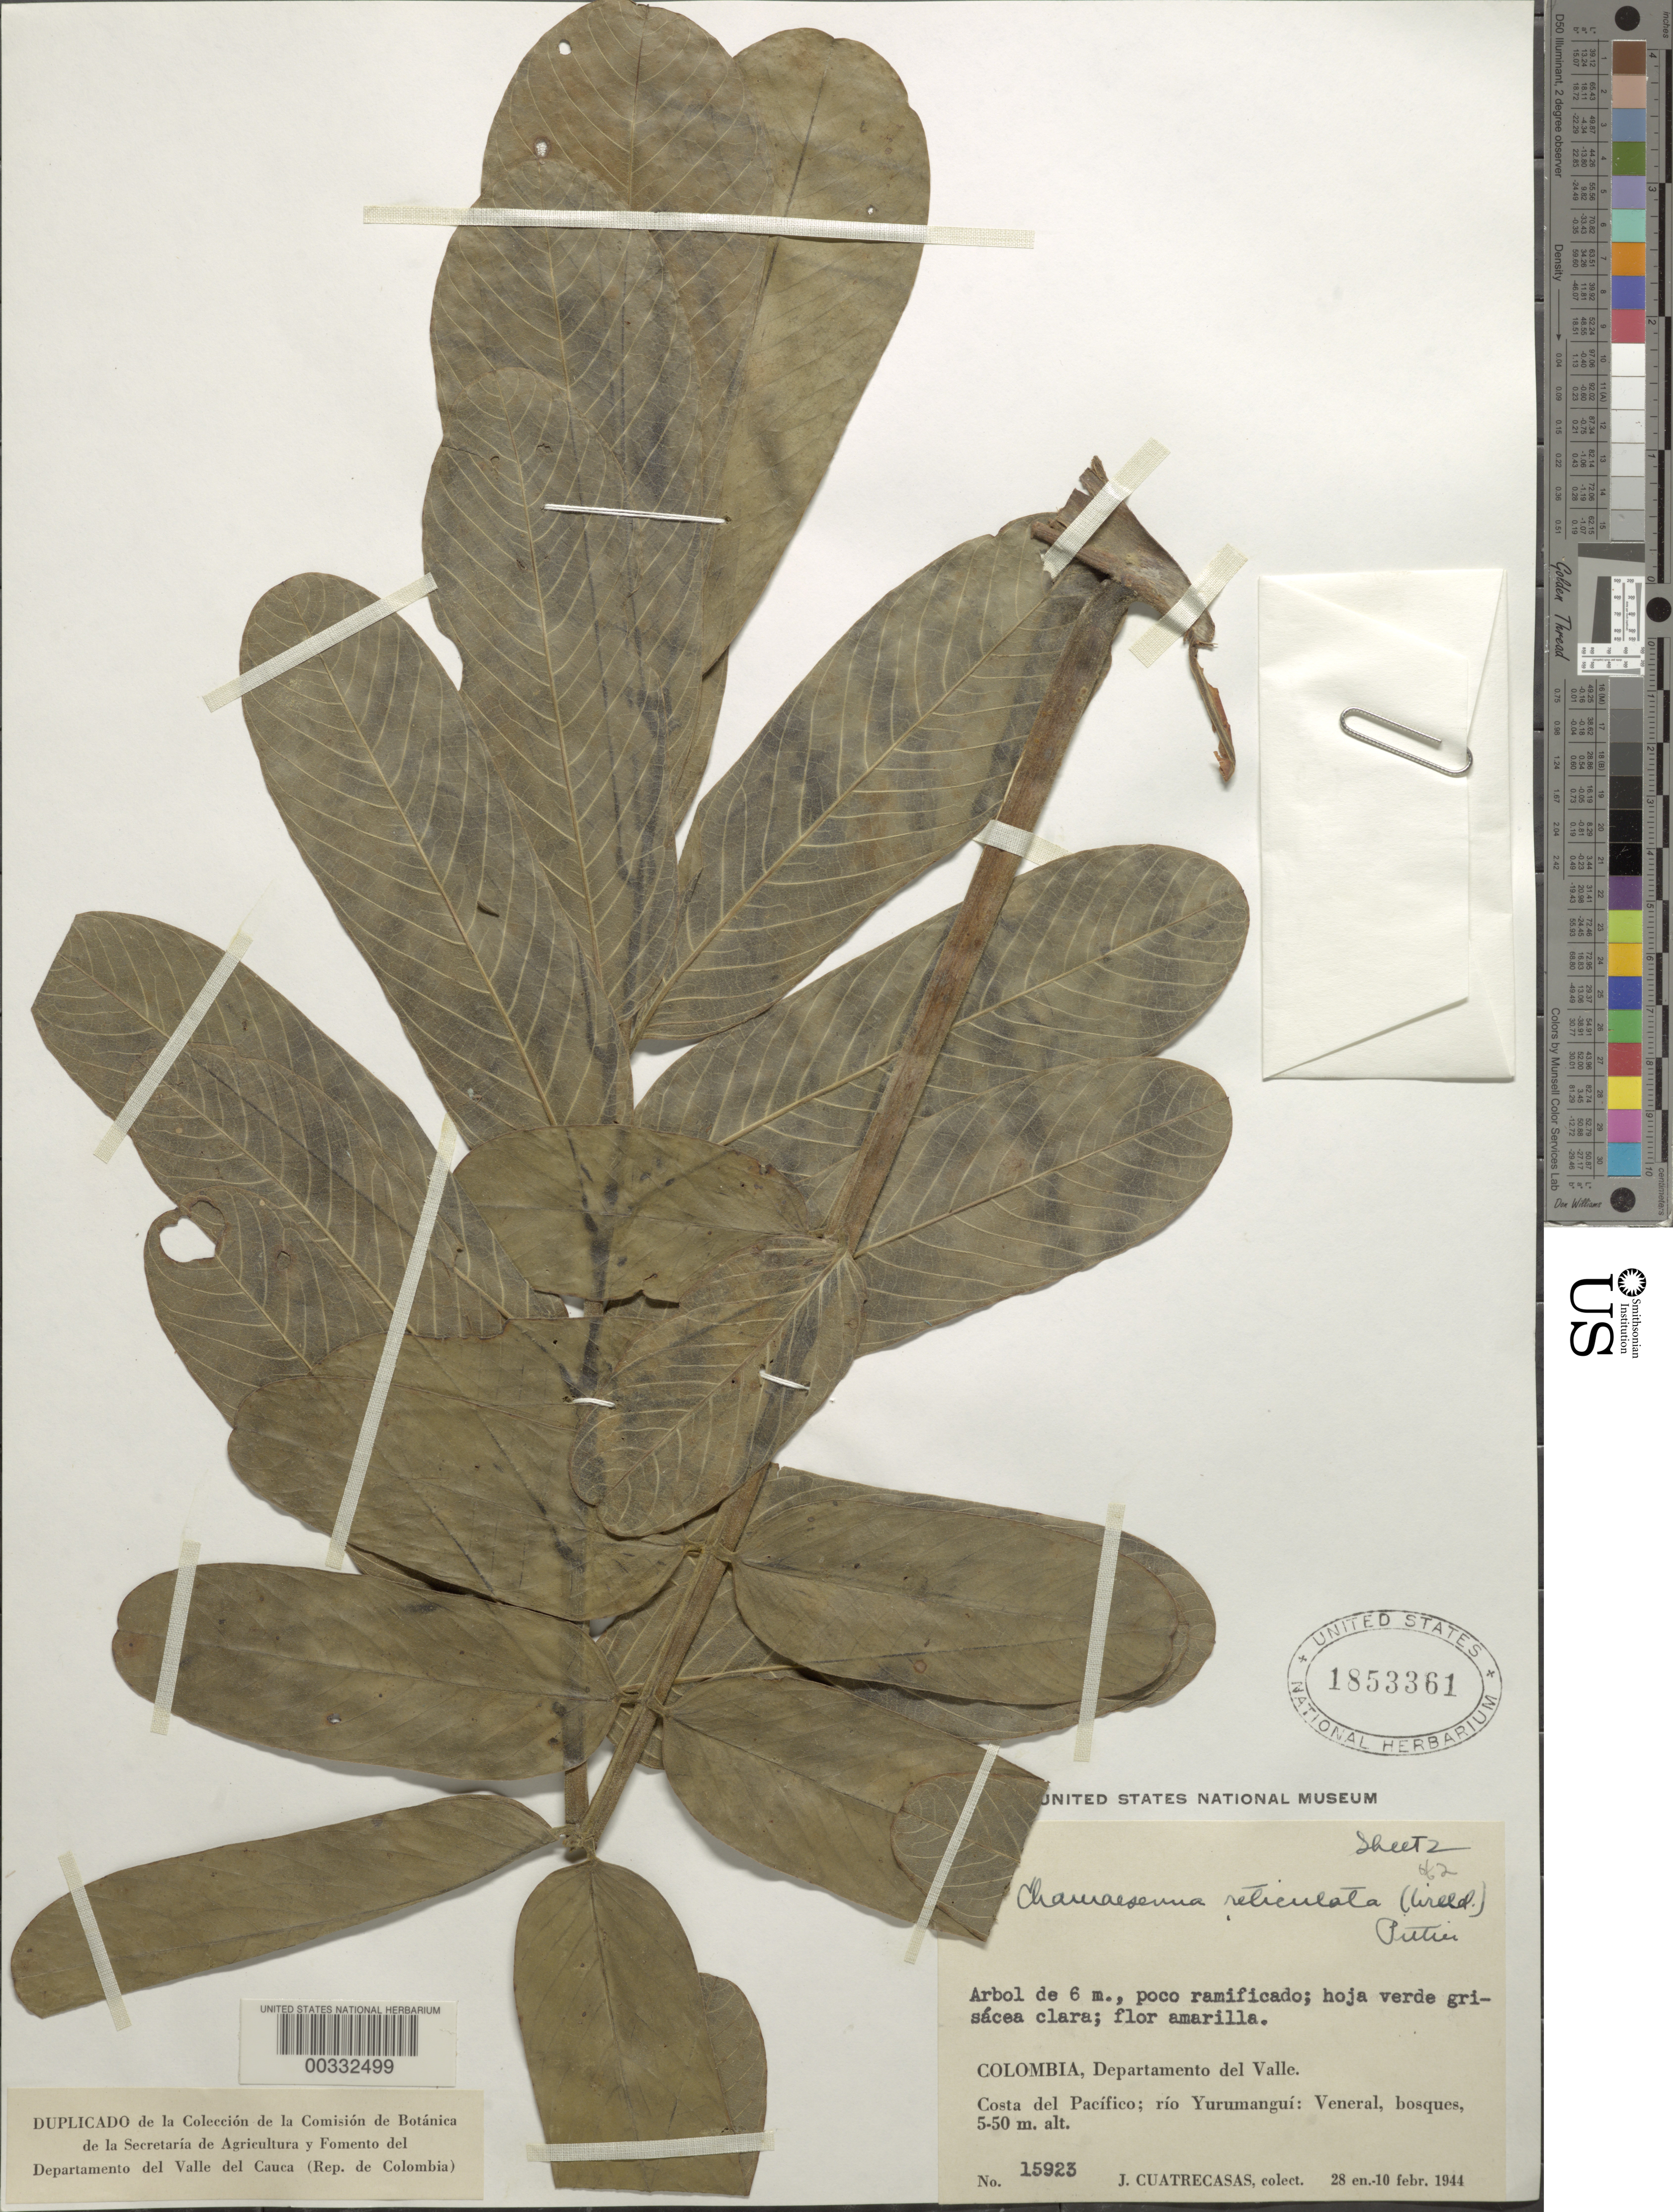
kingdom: Plantae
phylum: Tracheophyta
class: Magnoliopsida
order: Fabales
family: Fabaceae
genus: Senna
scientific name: Senna reticulata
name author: (Willd.) H.S. Irwin & Barneby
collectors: J. Cuatrecasas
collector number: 15923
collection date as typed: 20 Jan 1944 to 10 Feb 1944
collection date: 1944-01-20/1944-02-10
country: Colombia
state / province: Valle del Cauca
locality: Costa del Pacifico; Rio Yurumangui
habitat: Veneral, bosques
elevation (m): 5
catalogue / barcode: US 1853361